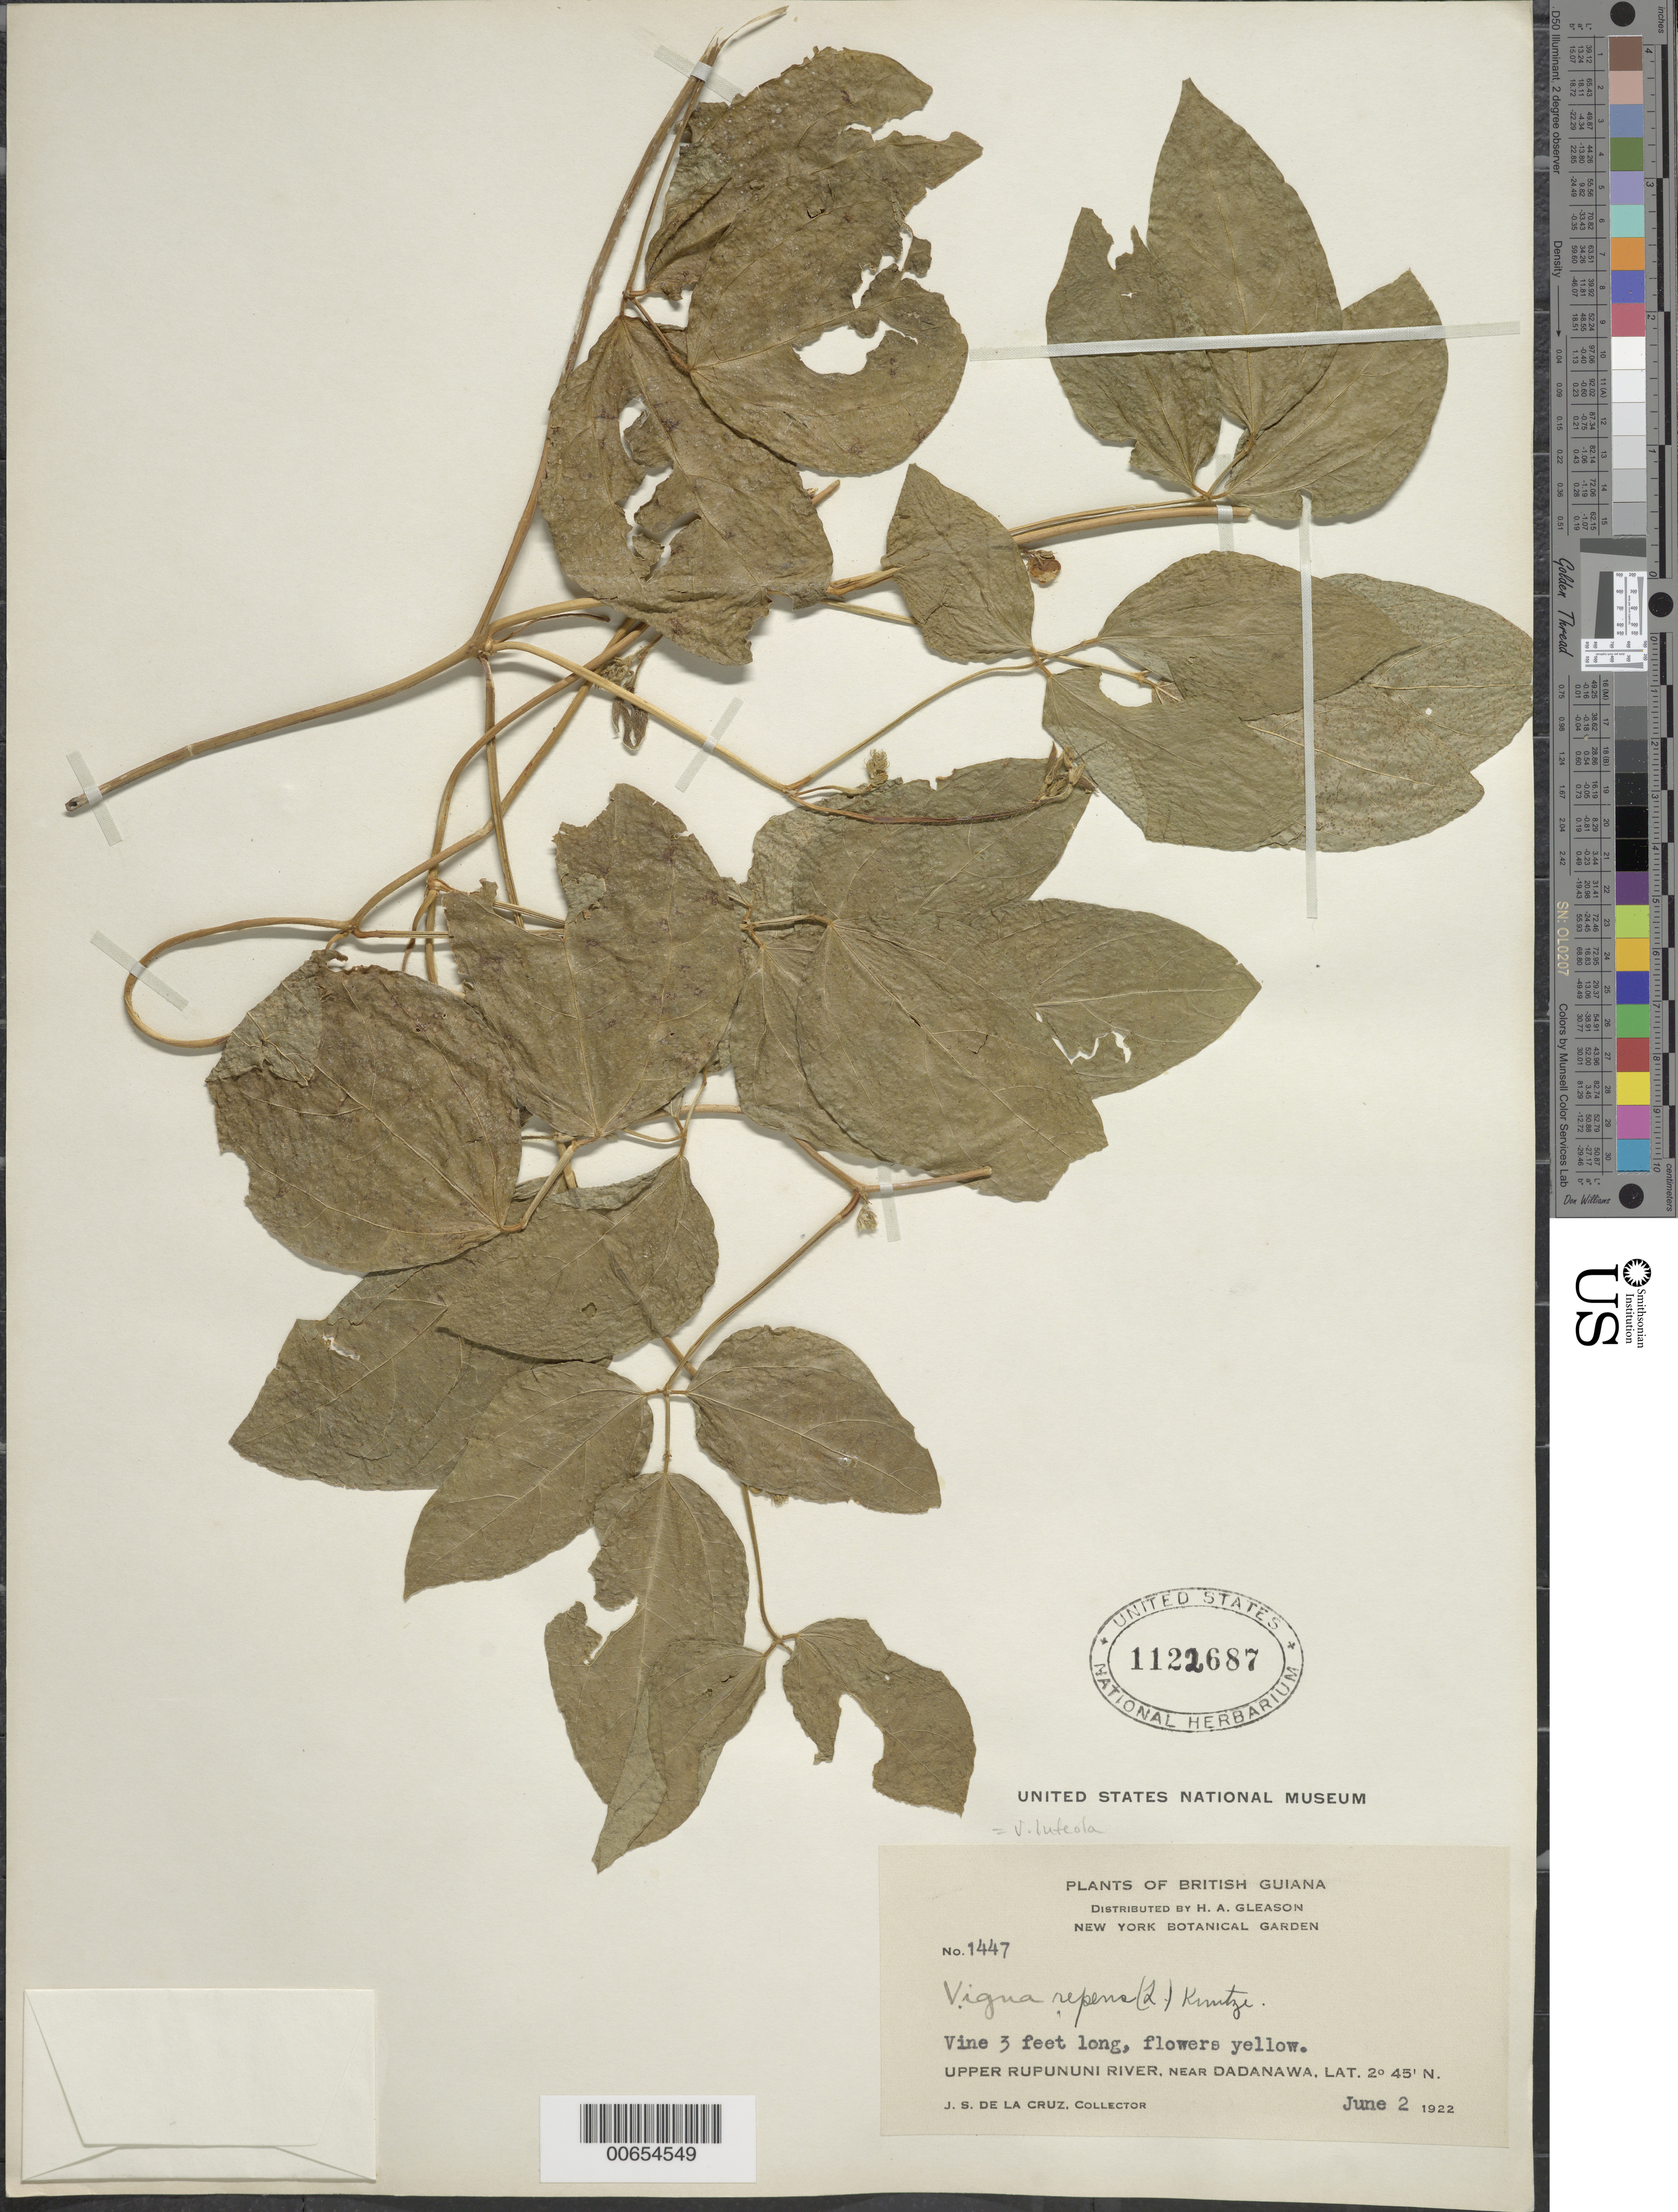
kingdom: Plantae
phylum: Tracheophyta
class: Magnoliopsida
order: Fabales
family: Fabaceae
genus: Vigna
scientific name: Vigna luteola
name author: (Jacq.) Benth.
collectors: J. S. de la Cruz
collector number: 1447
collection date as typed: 2-Jun-22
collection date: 1922-06-02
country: Guyana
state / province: U. Takutu-U. Essequibo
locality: Dadanawa, vic., upper Rupununi R.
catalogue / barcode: US 1122687